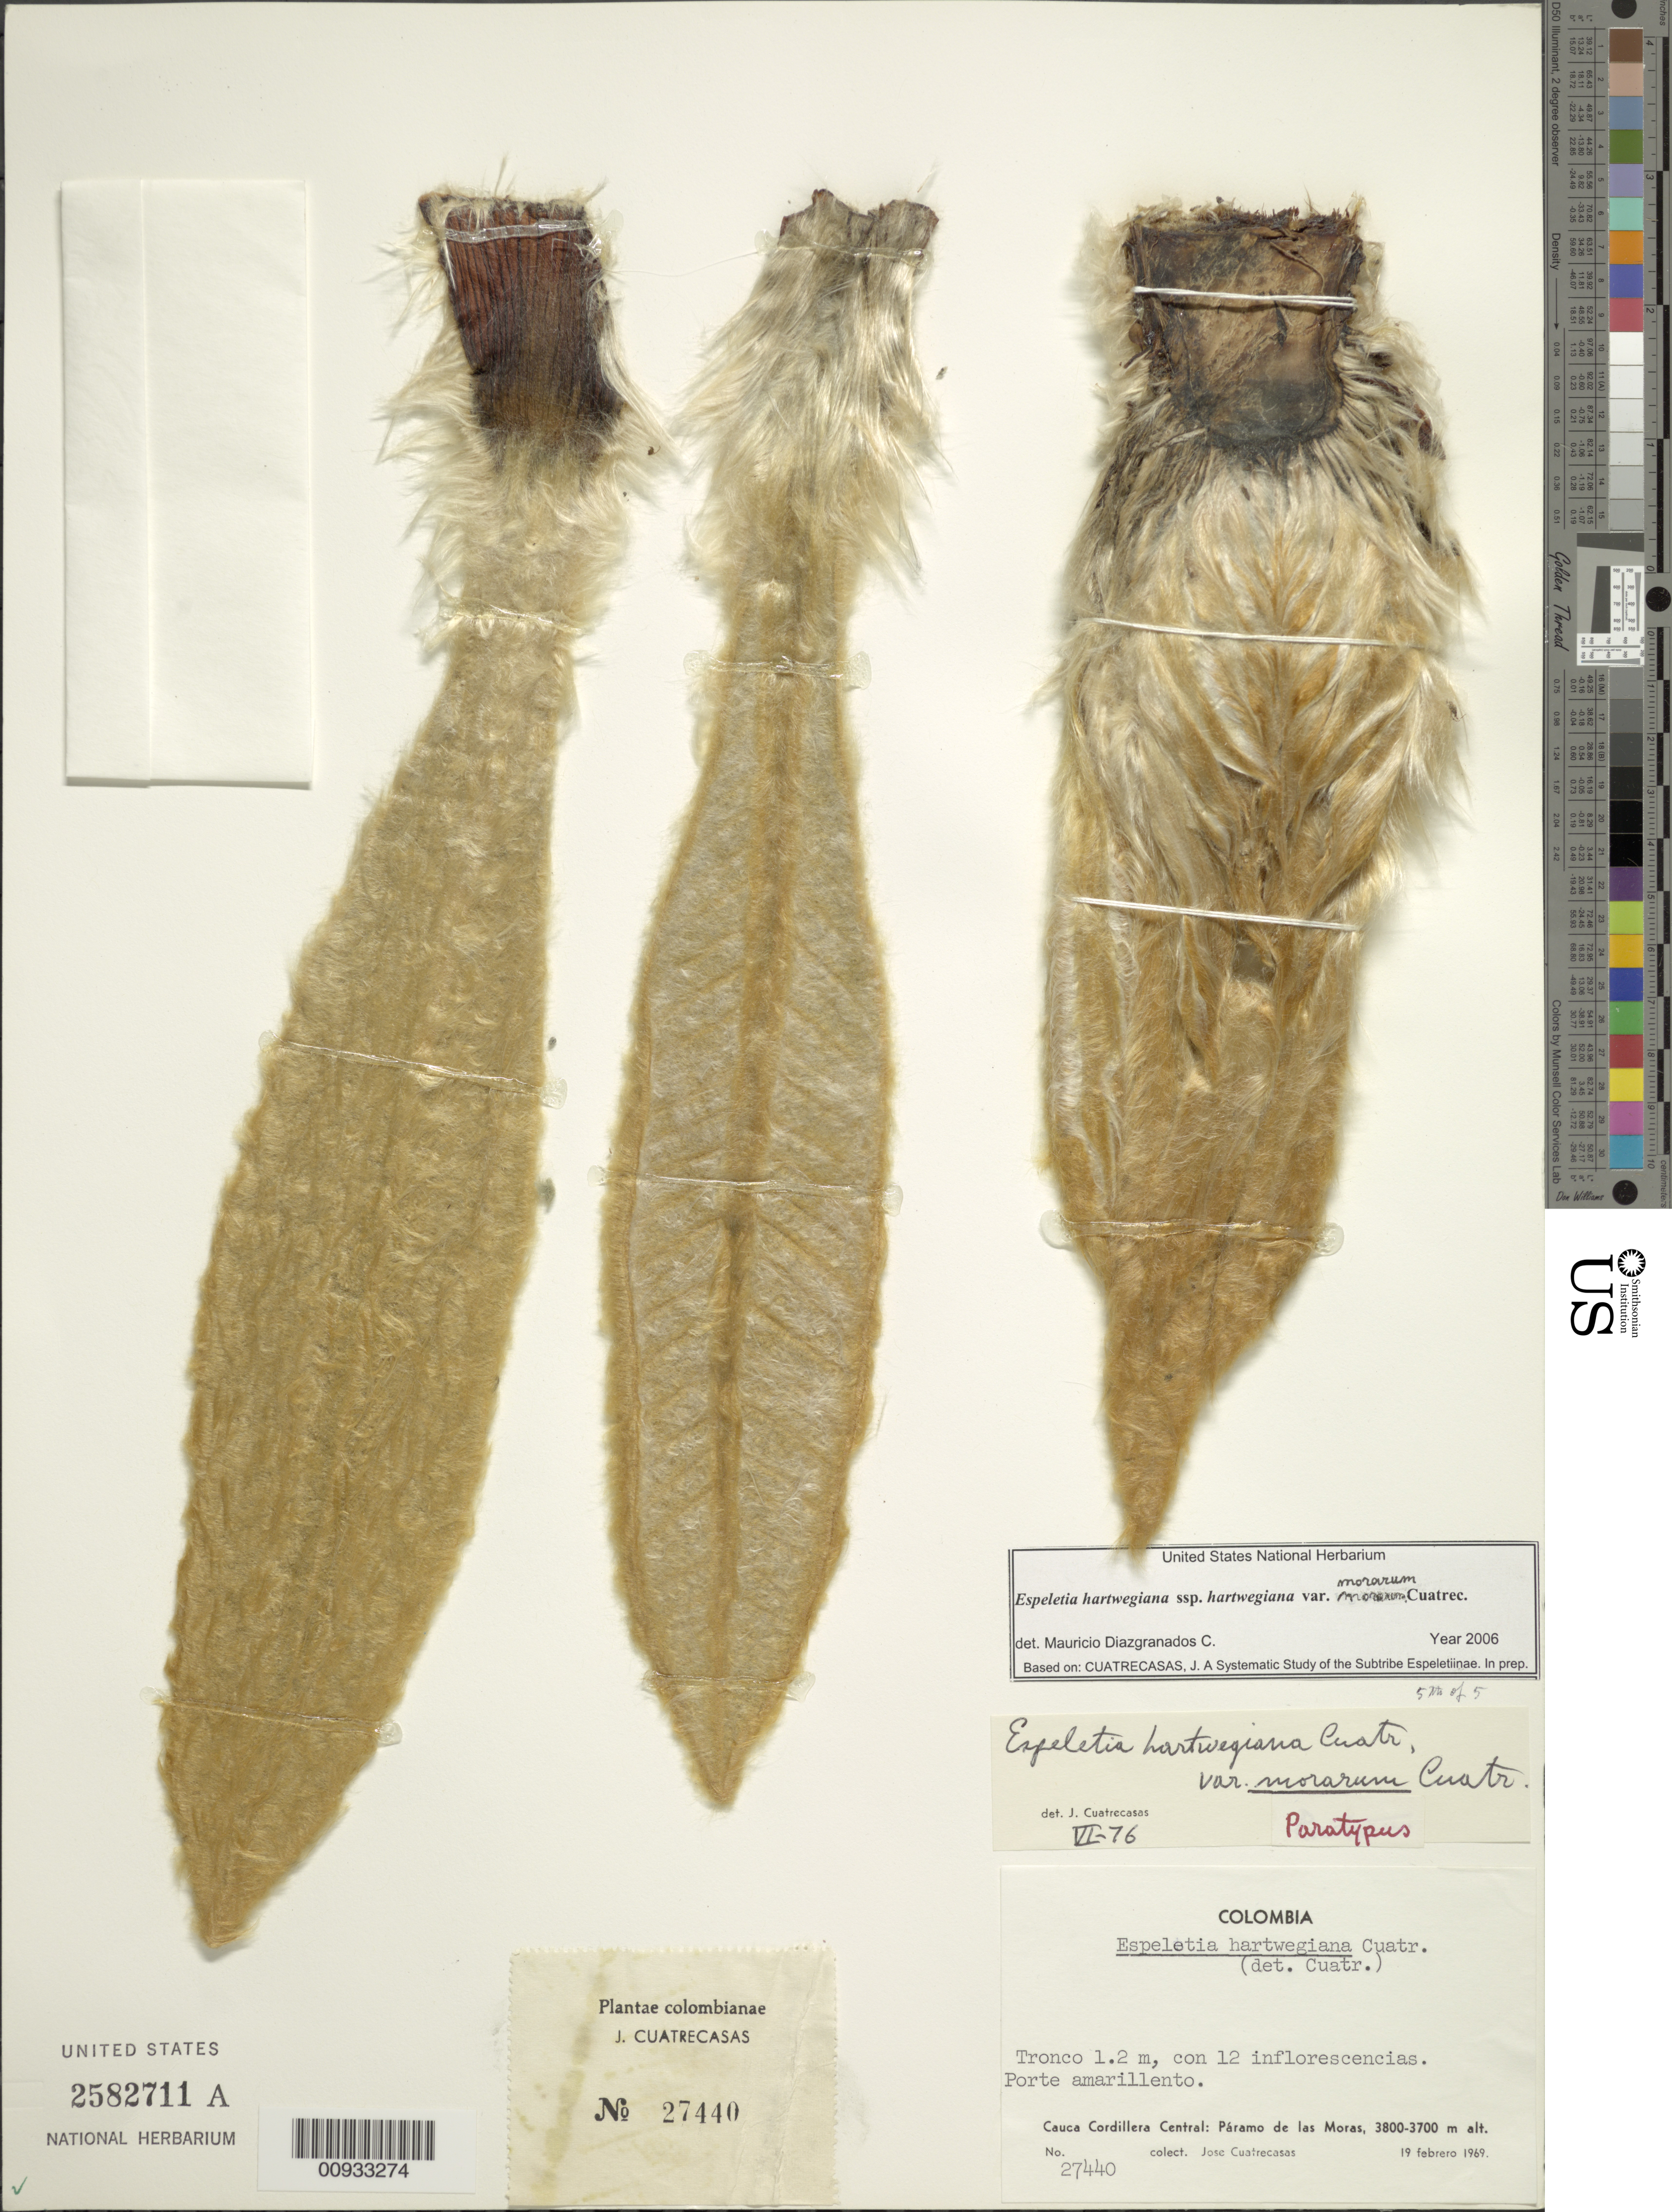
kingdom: Plantae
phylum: Tracheophyta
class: Magnoliopsida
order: Asterales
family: Asteraceae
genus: Espeletia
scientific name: Espeletia hartwegiana var. morarum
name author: Cuatrec.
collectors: J. Cuatrecasas & C. Lehman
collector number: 27440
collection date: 1969-02-19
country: Colombia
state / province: Cauca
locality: Cordillera Central: Paramo de las Moras.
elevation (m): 3700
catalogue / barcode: US 2582711A